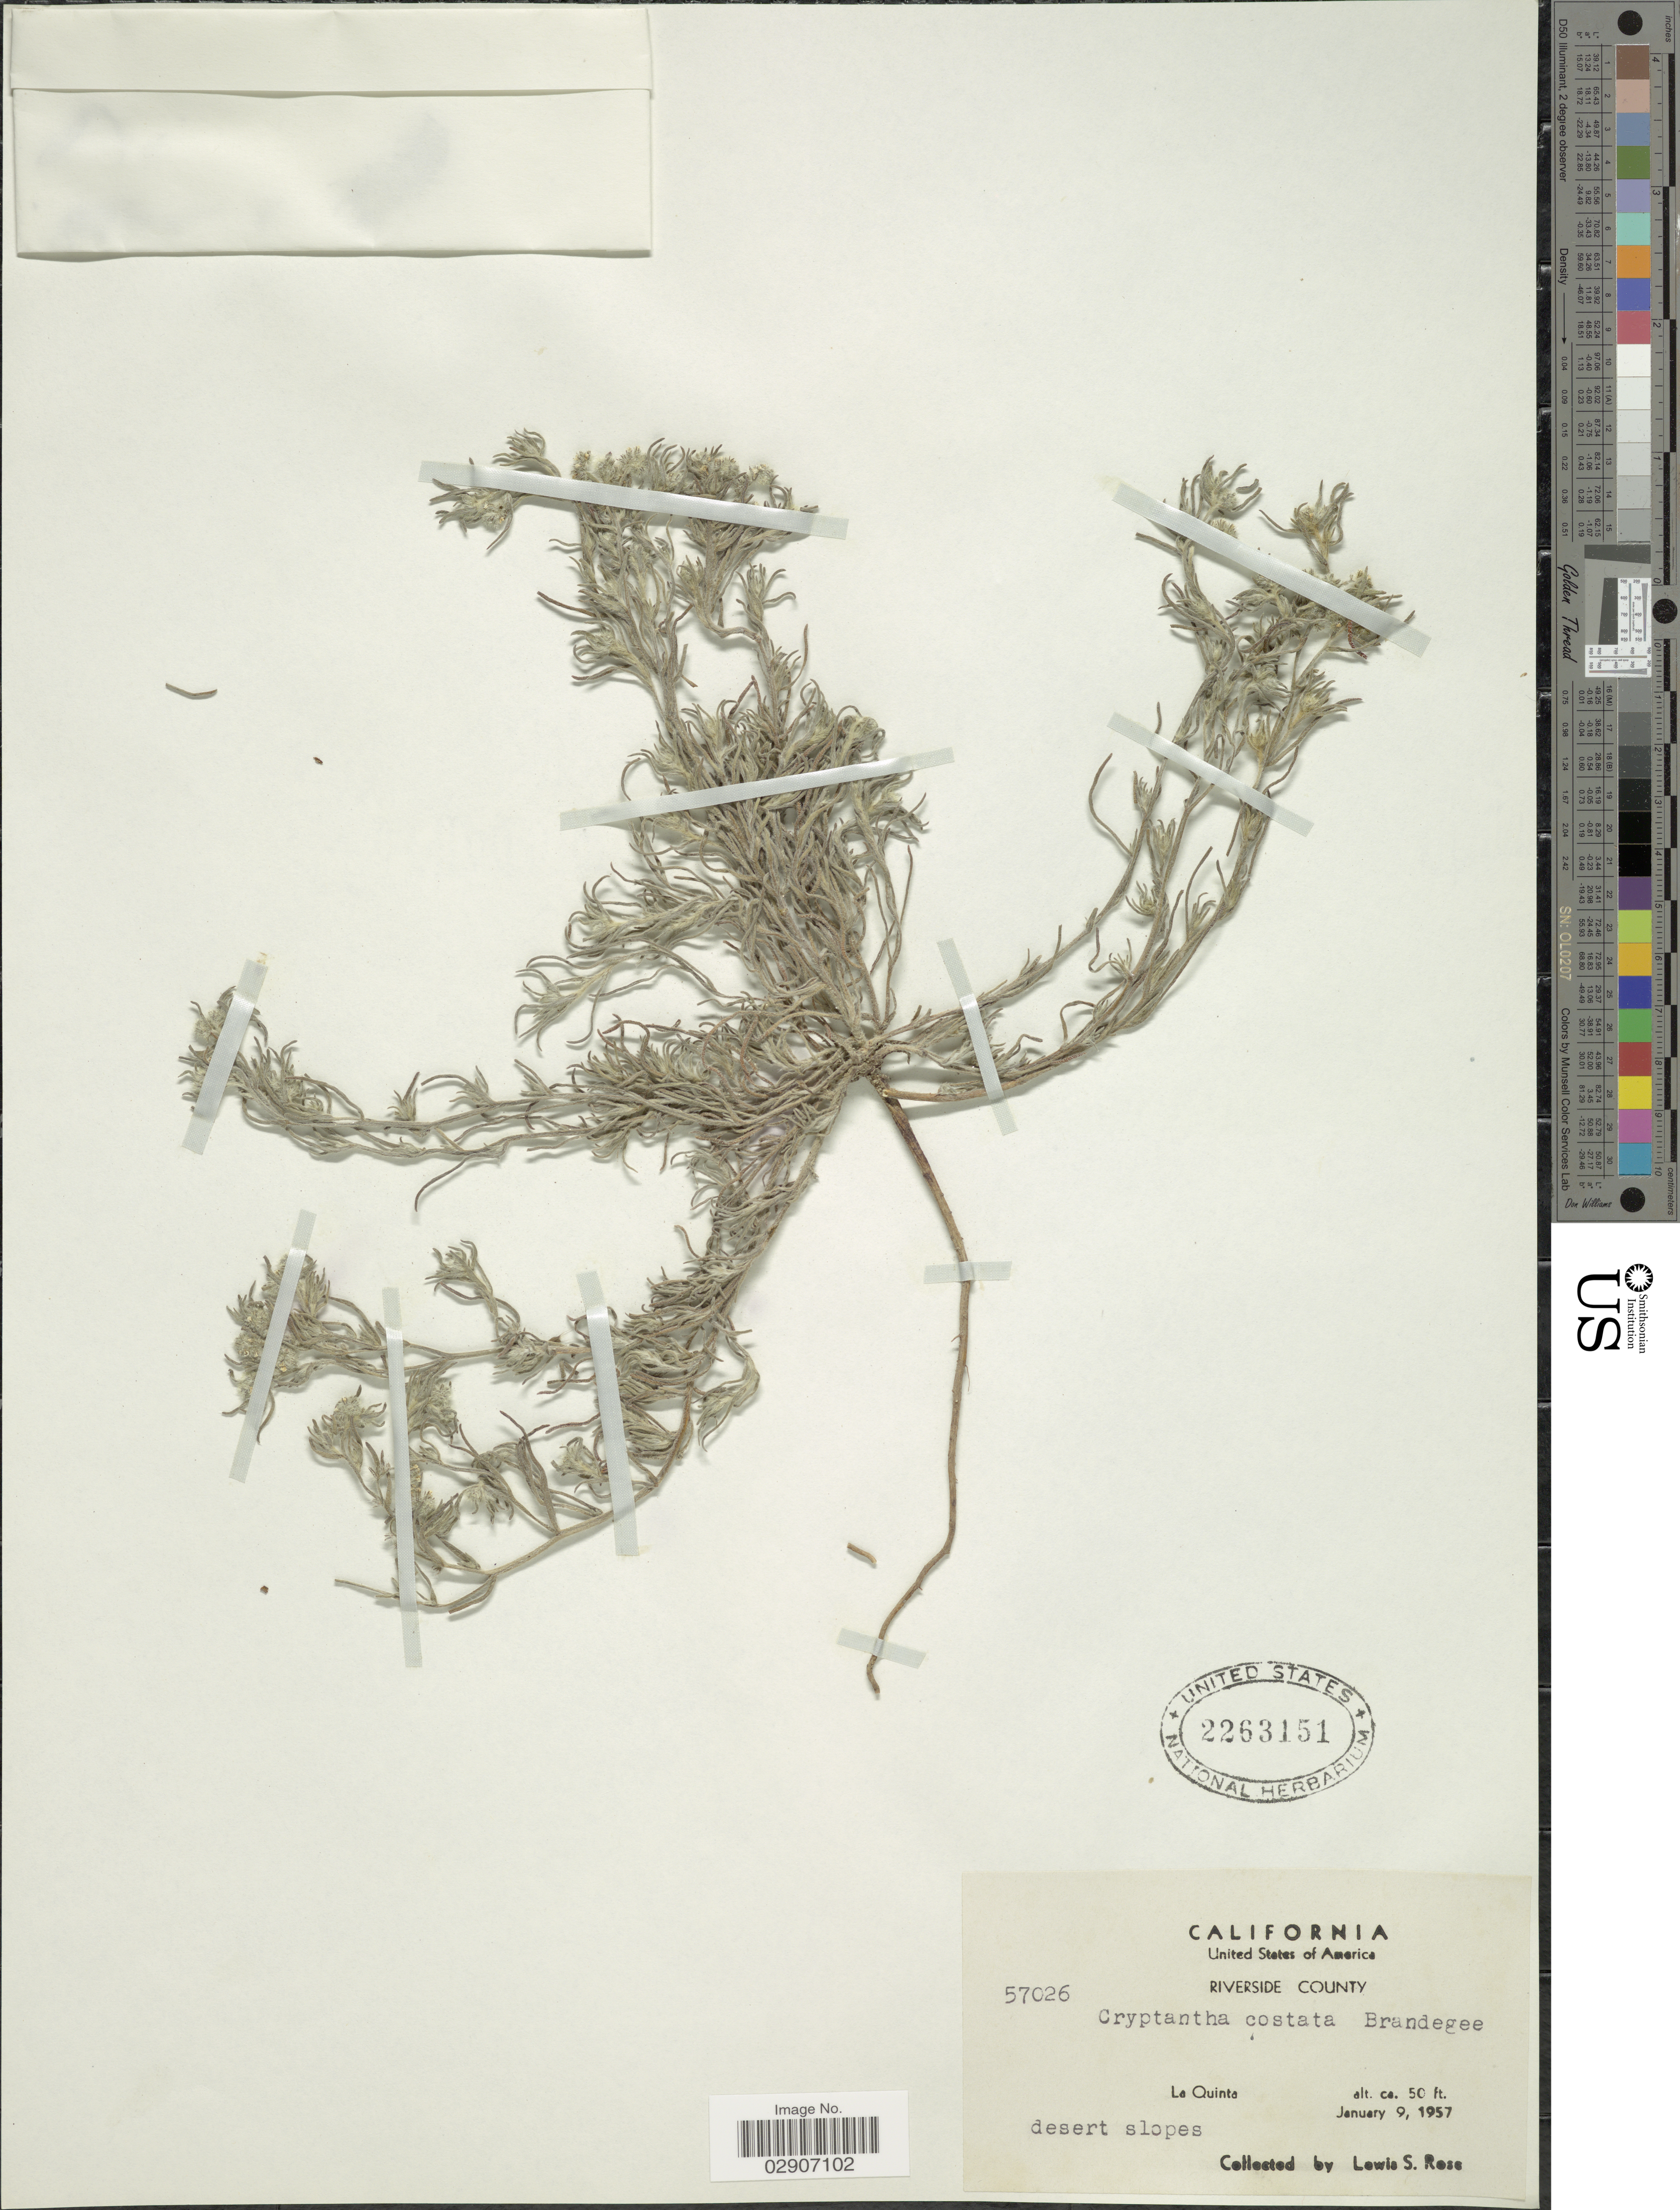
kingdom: Plantae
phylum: Tracheophyta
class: Magnoliopsida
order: Boraginales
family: Boraginaceae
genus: Cryptantha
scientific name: Cryptantha costata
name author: Brandegee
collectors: L. S. Rose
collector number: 57026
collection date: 1957-01-09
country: United States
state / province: California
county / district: Riverside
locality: Riverside County. La Quinta.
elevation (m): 15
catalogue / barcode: US 2263151